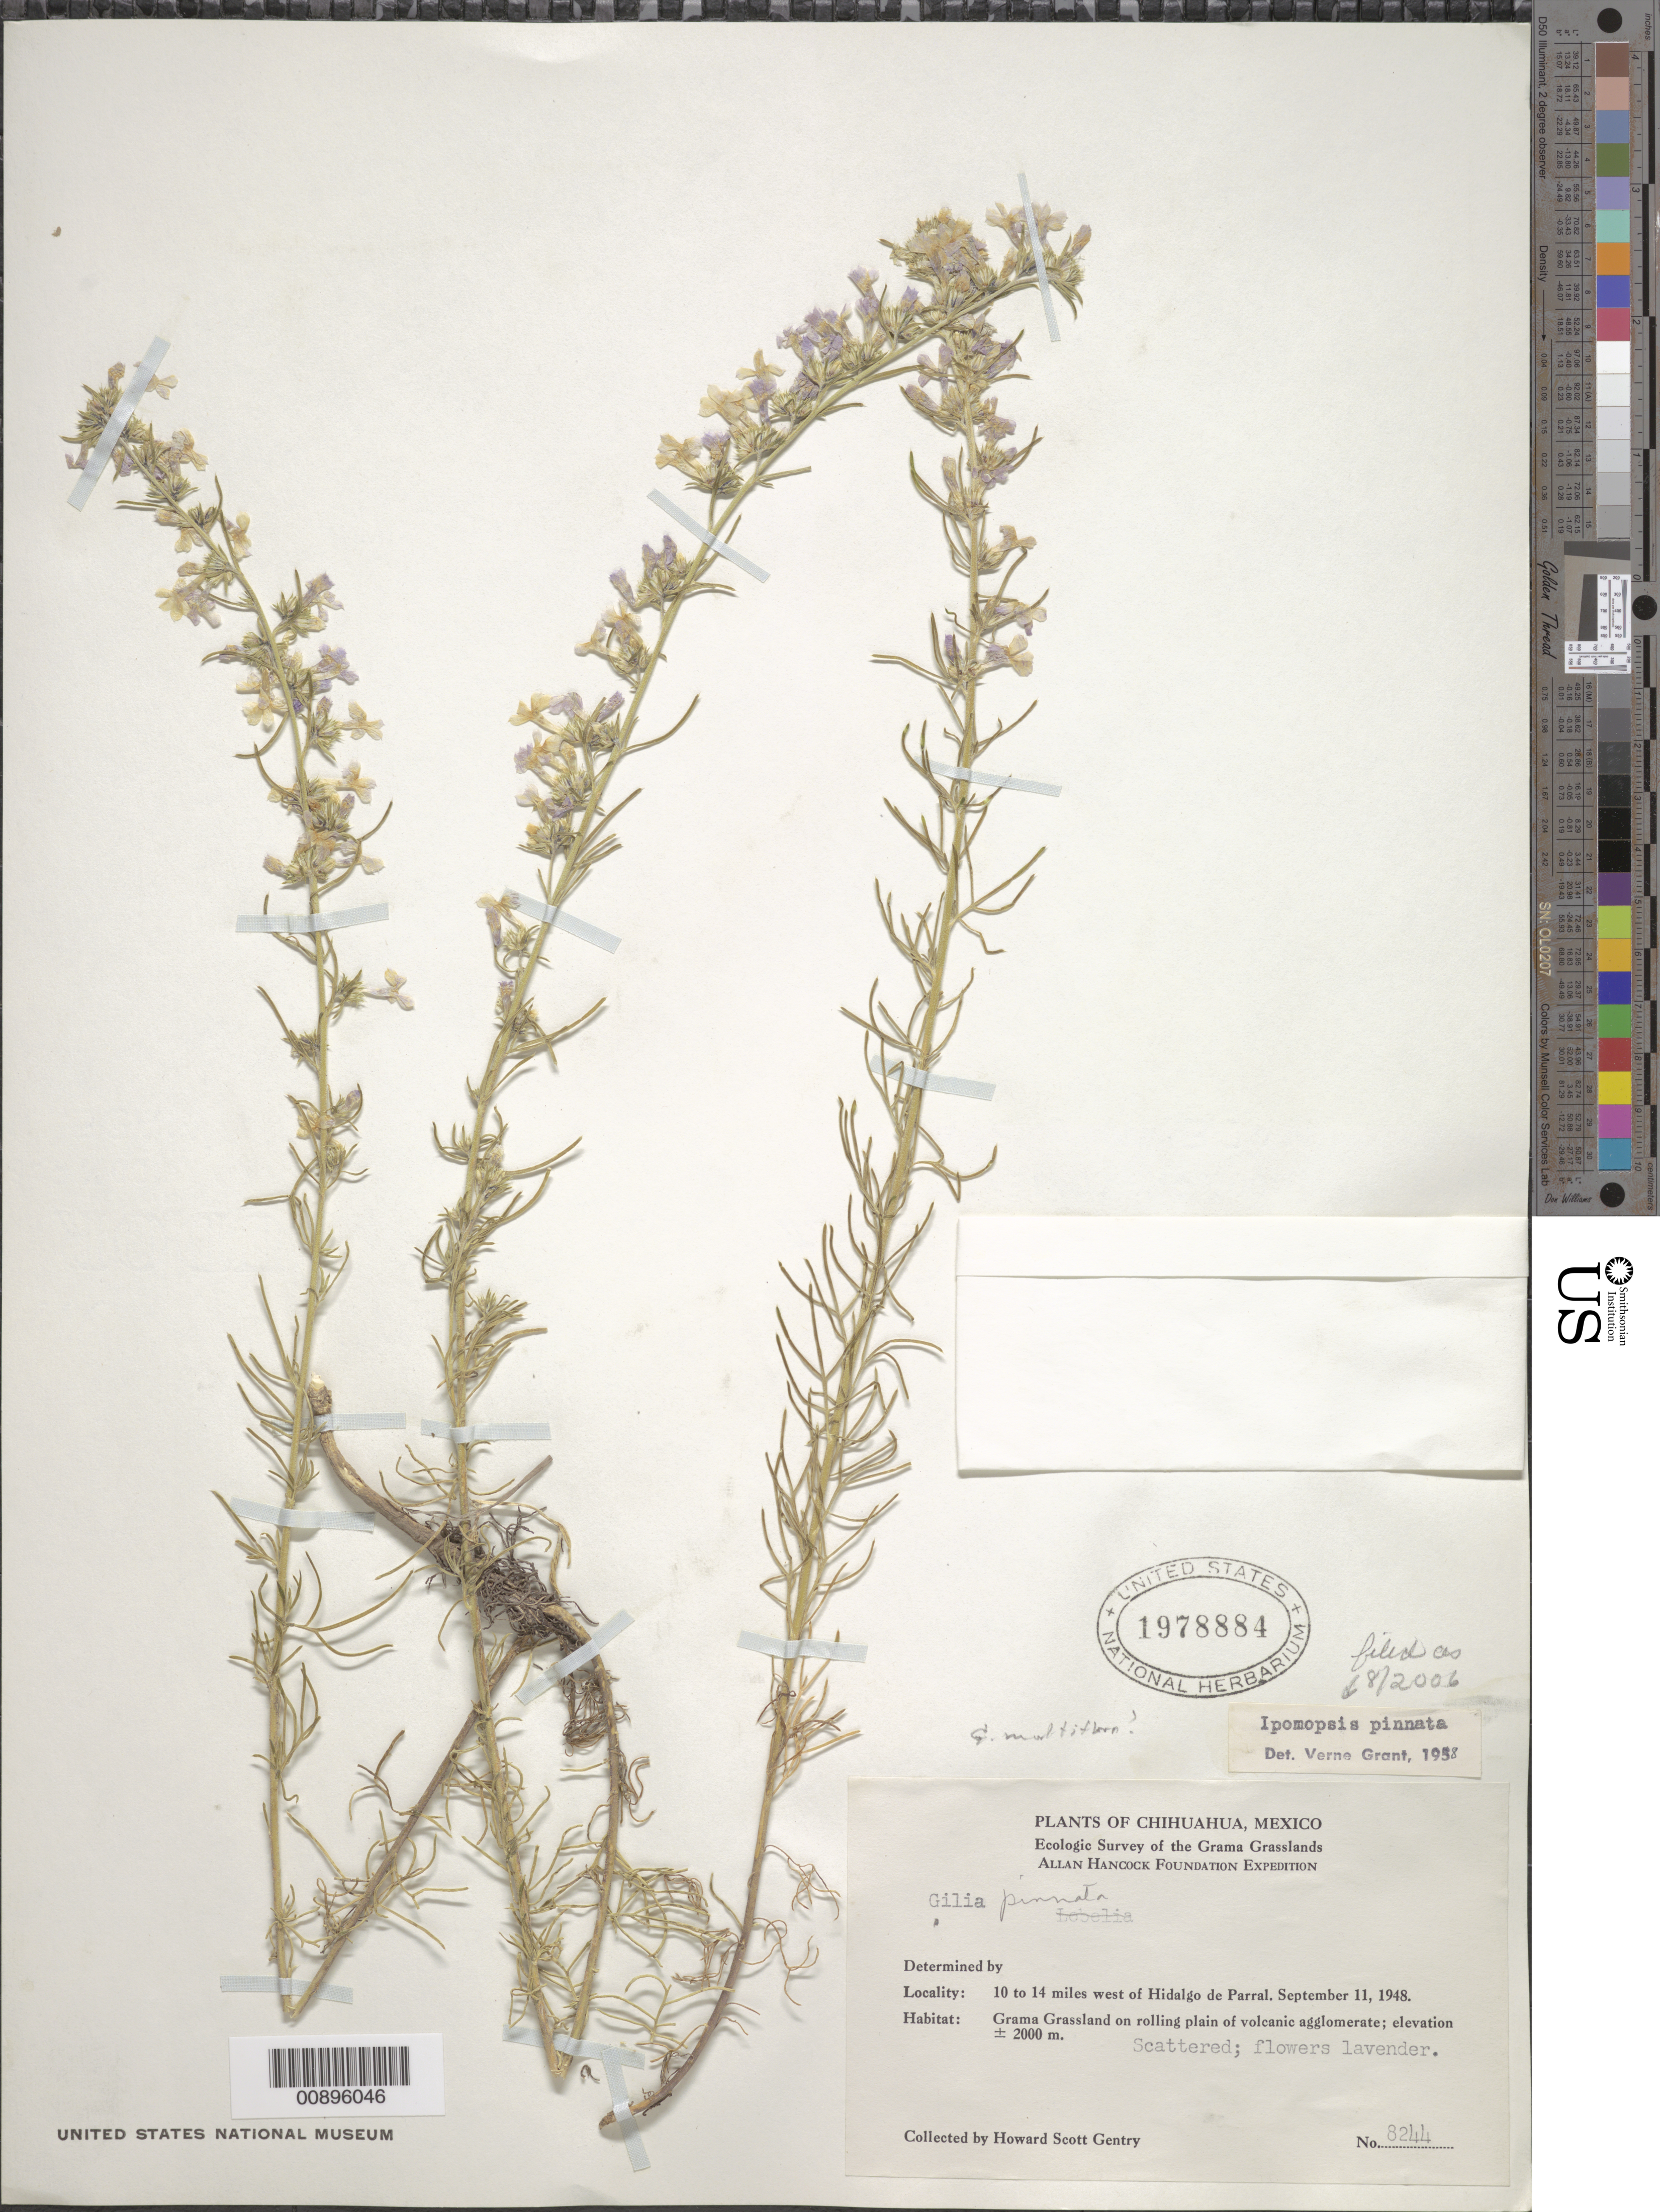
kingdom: Plantae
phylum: Tracheophyta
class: Magnoliopsida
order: Ericales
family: Polemoniaceae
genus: Ipomopsis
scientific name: Ipomopsis pinnata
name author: (Cav.) V.E. Grant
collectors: H. S. Gentry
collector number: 8244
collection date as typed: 11 Sep 1948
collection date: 1948-09-11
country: Mexico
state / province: Chihuahua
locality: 10 to 14 miles west of Hidalgo de Parral, Chihuahua.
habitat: Grama Grassland on rolling plain of volcanic agglomerate.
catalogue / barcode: US 1978884